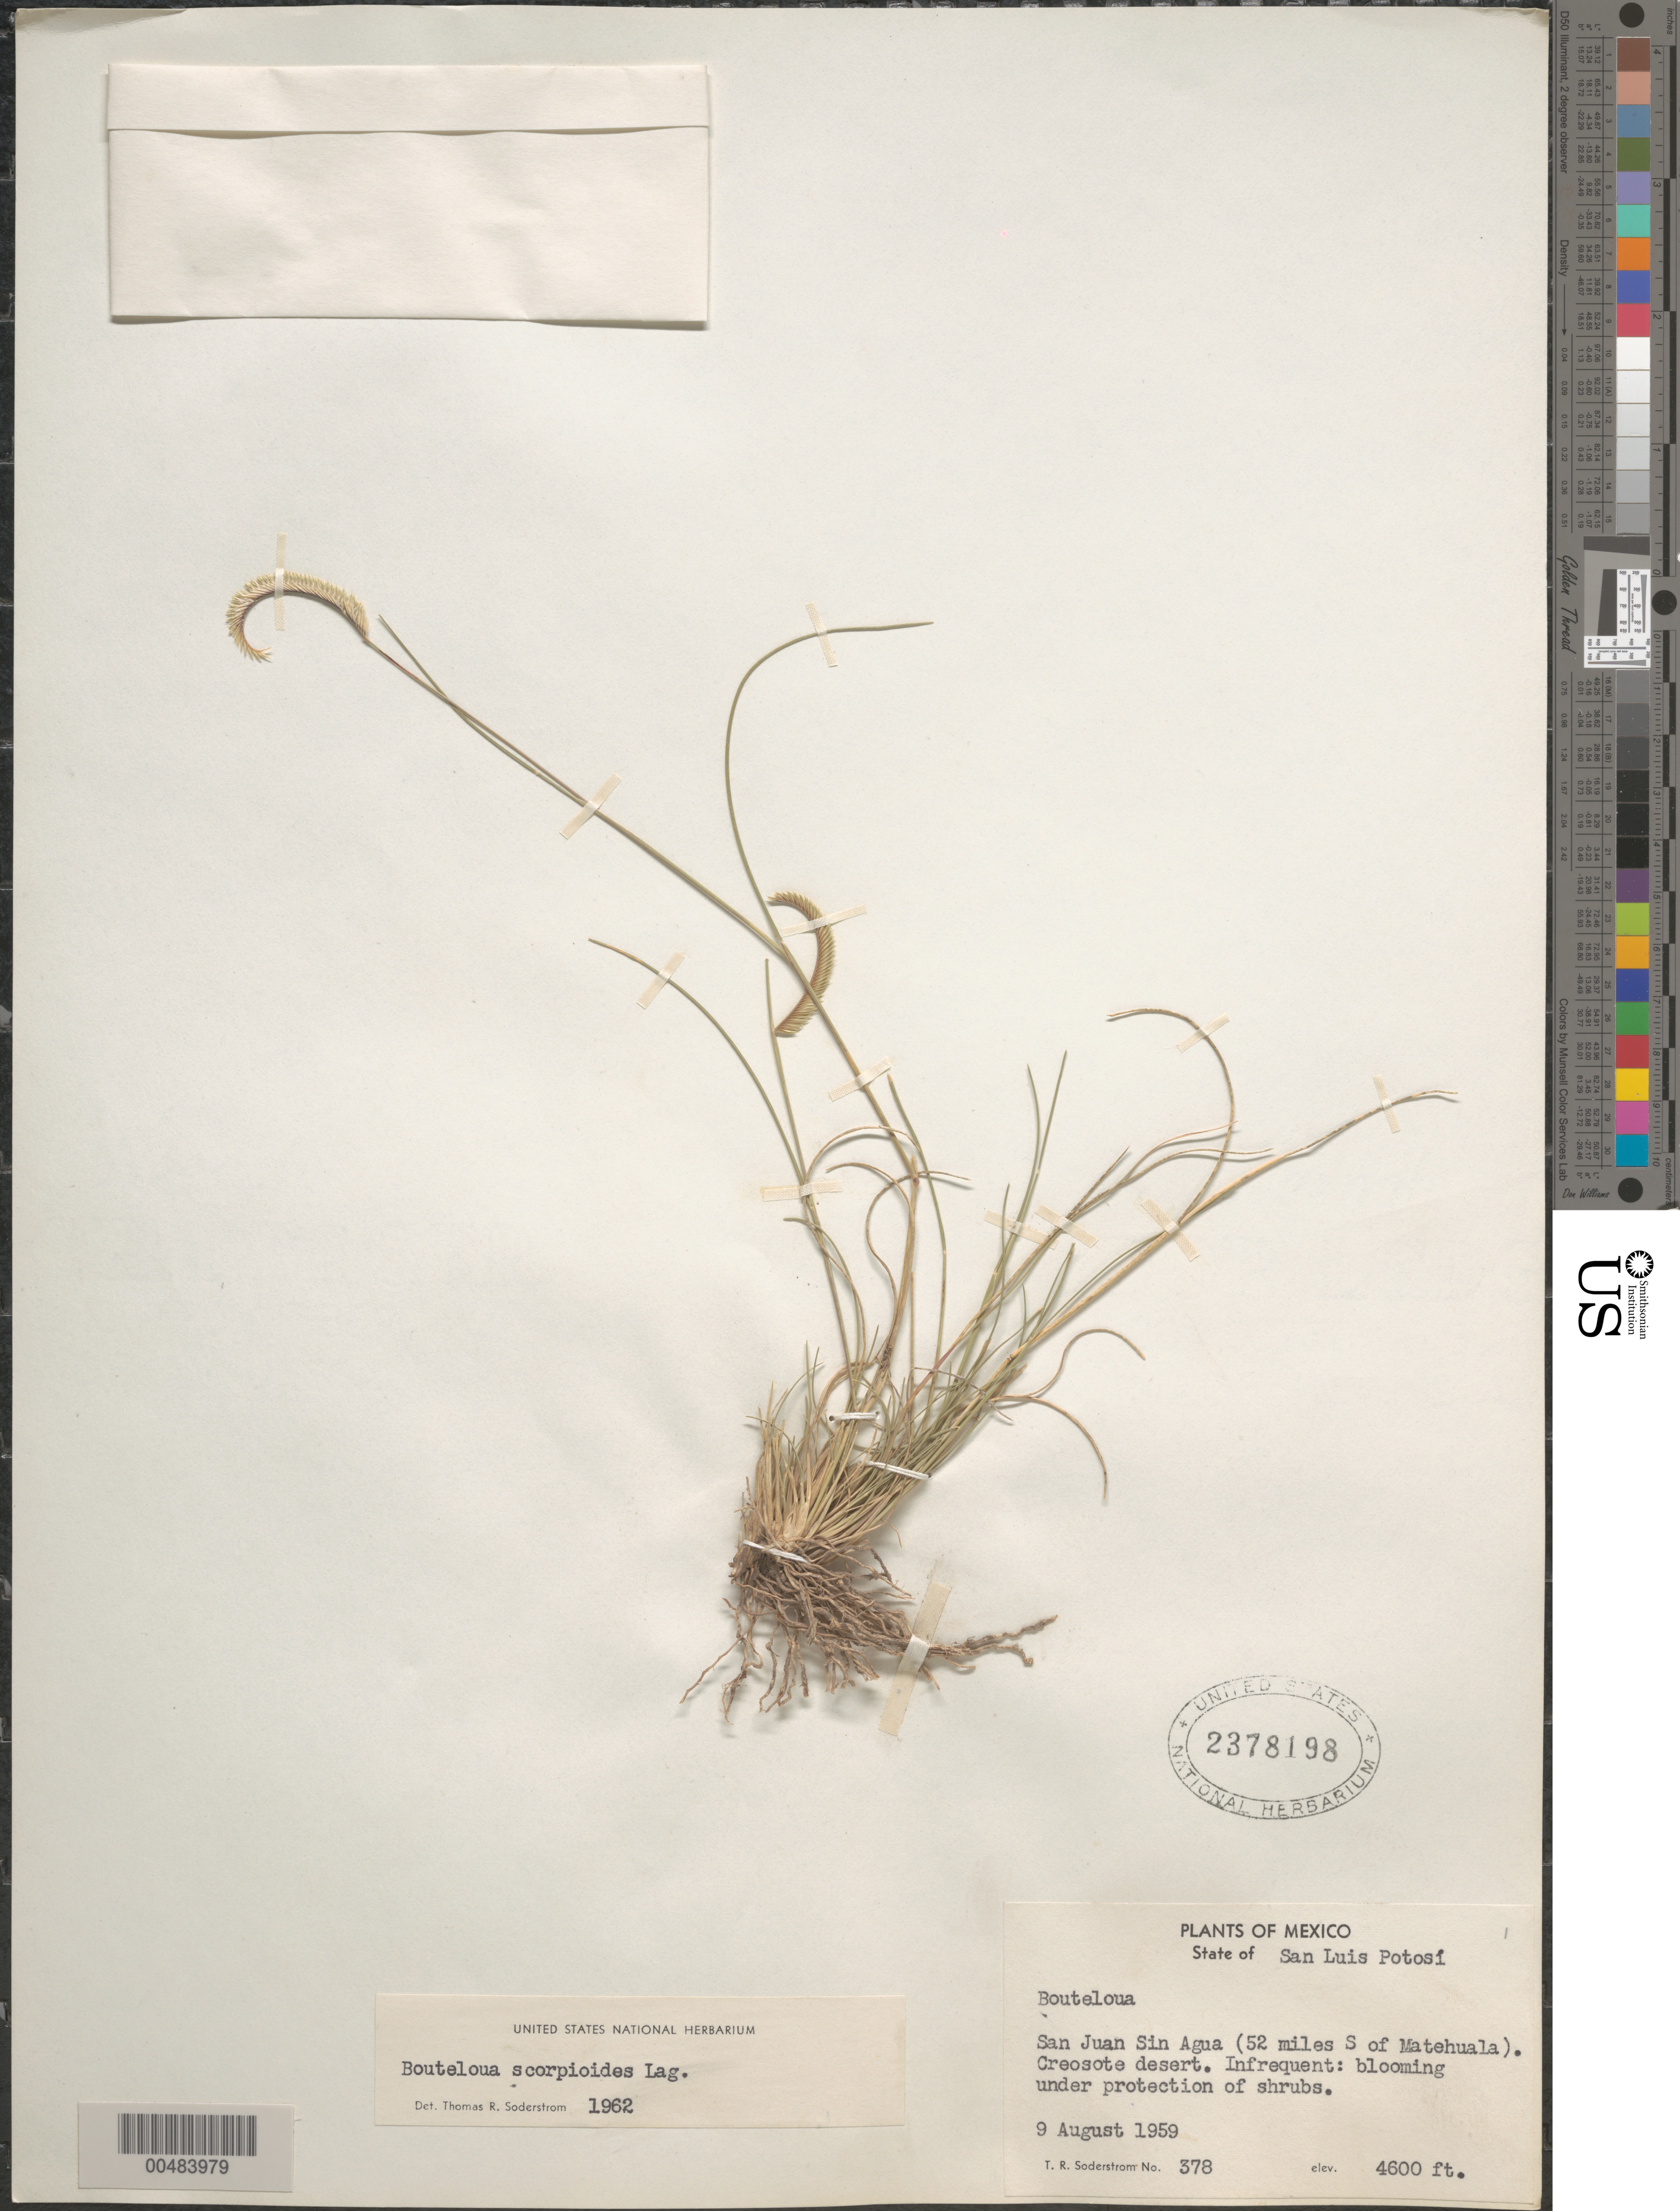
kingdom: Plantae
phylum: Tracheophyta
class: Liliopsida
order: Poales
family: Poaceae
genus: Bouteloua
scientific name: Bouteloua scorpioides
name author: Lag.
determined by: Soderstrom, T. R.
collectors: T. R. Soderstrom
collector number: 378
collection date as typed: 9 Aug 1959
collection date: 1959-08-09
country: Mexico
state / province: San Luis Potosi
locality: San Juan Sin Agua (52 mi S of Matehuala)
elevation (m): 1402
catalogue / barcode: US 2378198